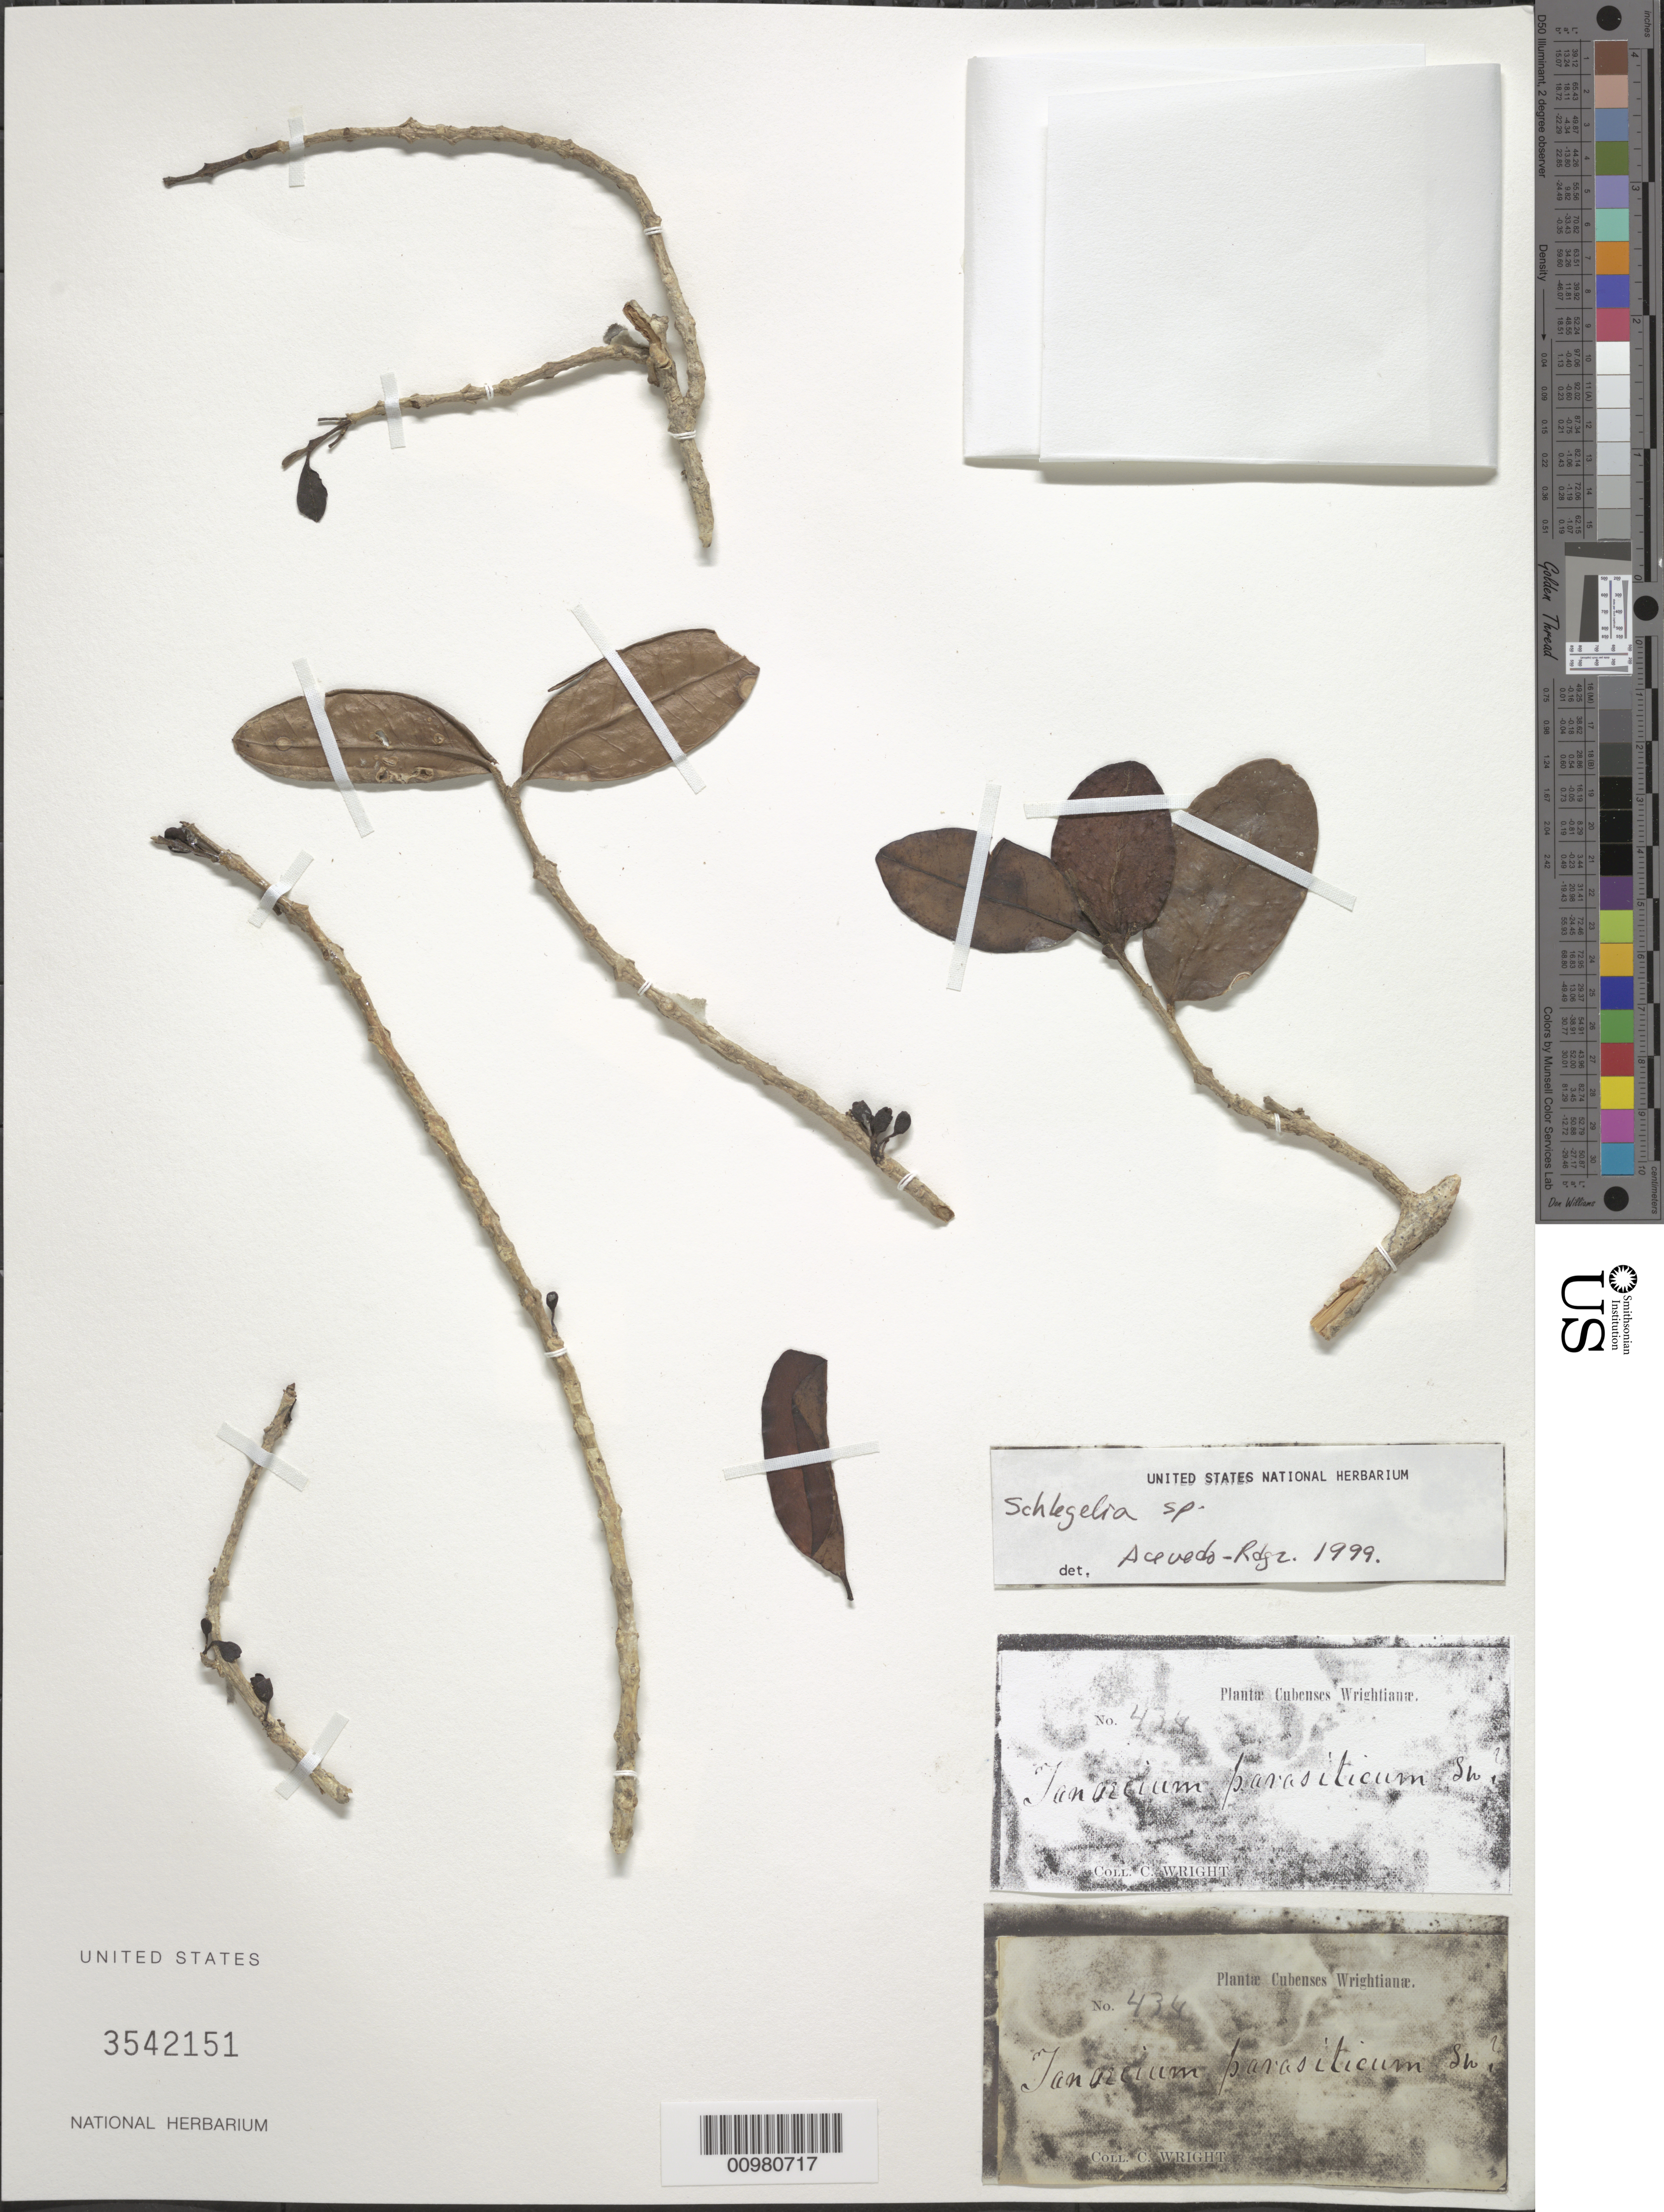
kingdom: Plantae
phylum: Tracheophyta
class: Magnoliopsida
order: Lamiales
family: Schlegeliaceae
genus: Schlegelia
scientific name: Schlegelia sp.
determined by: Acevedo-Rodríguez, P., (BOT), Smithsonian Institution - National Museum of Natural History (UNITED STATES)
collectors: C. Wright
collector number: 434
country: Cuba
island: Cuba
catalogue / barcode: US 3542151